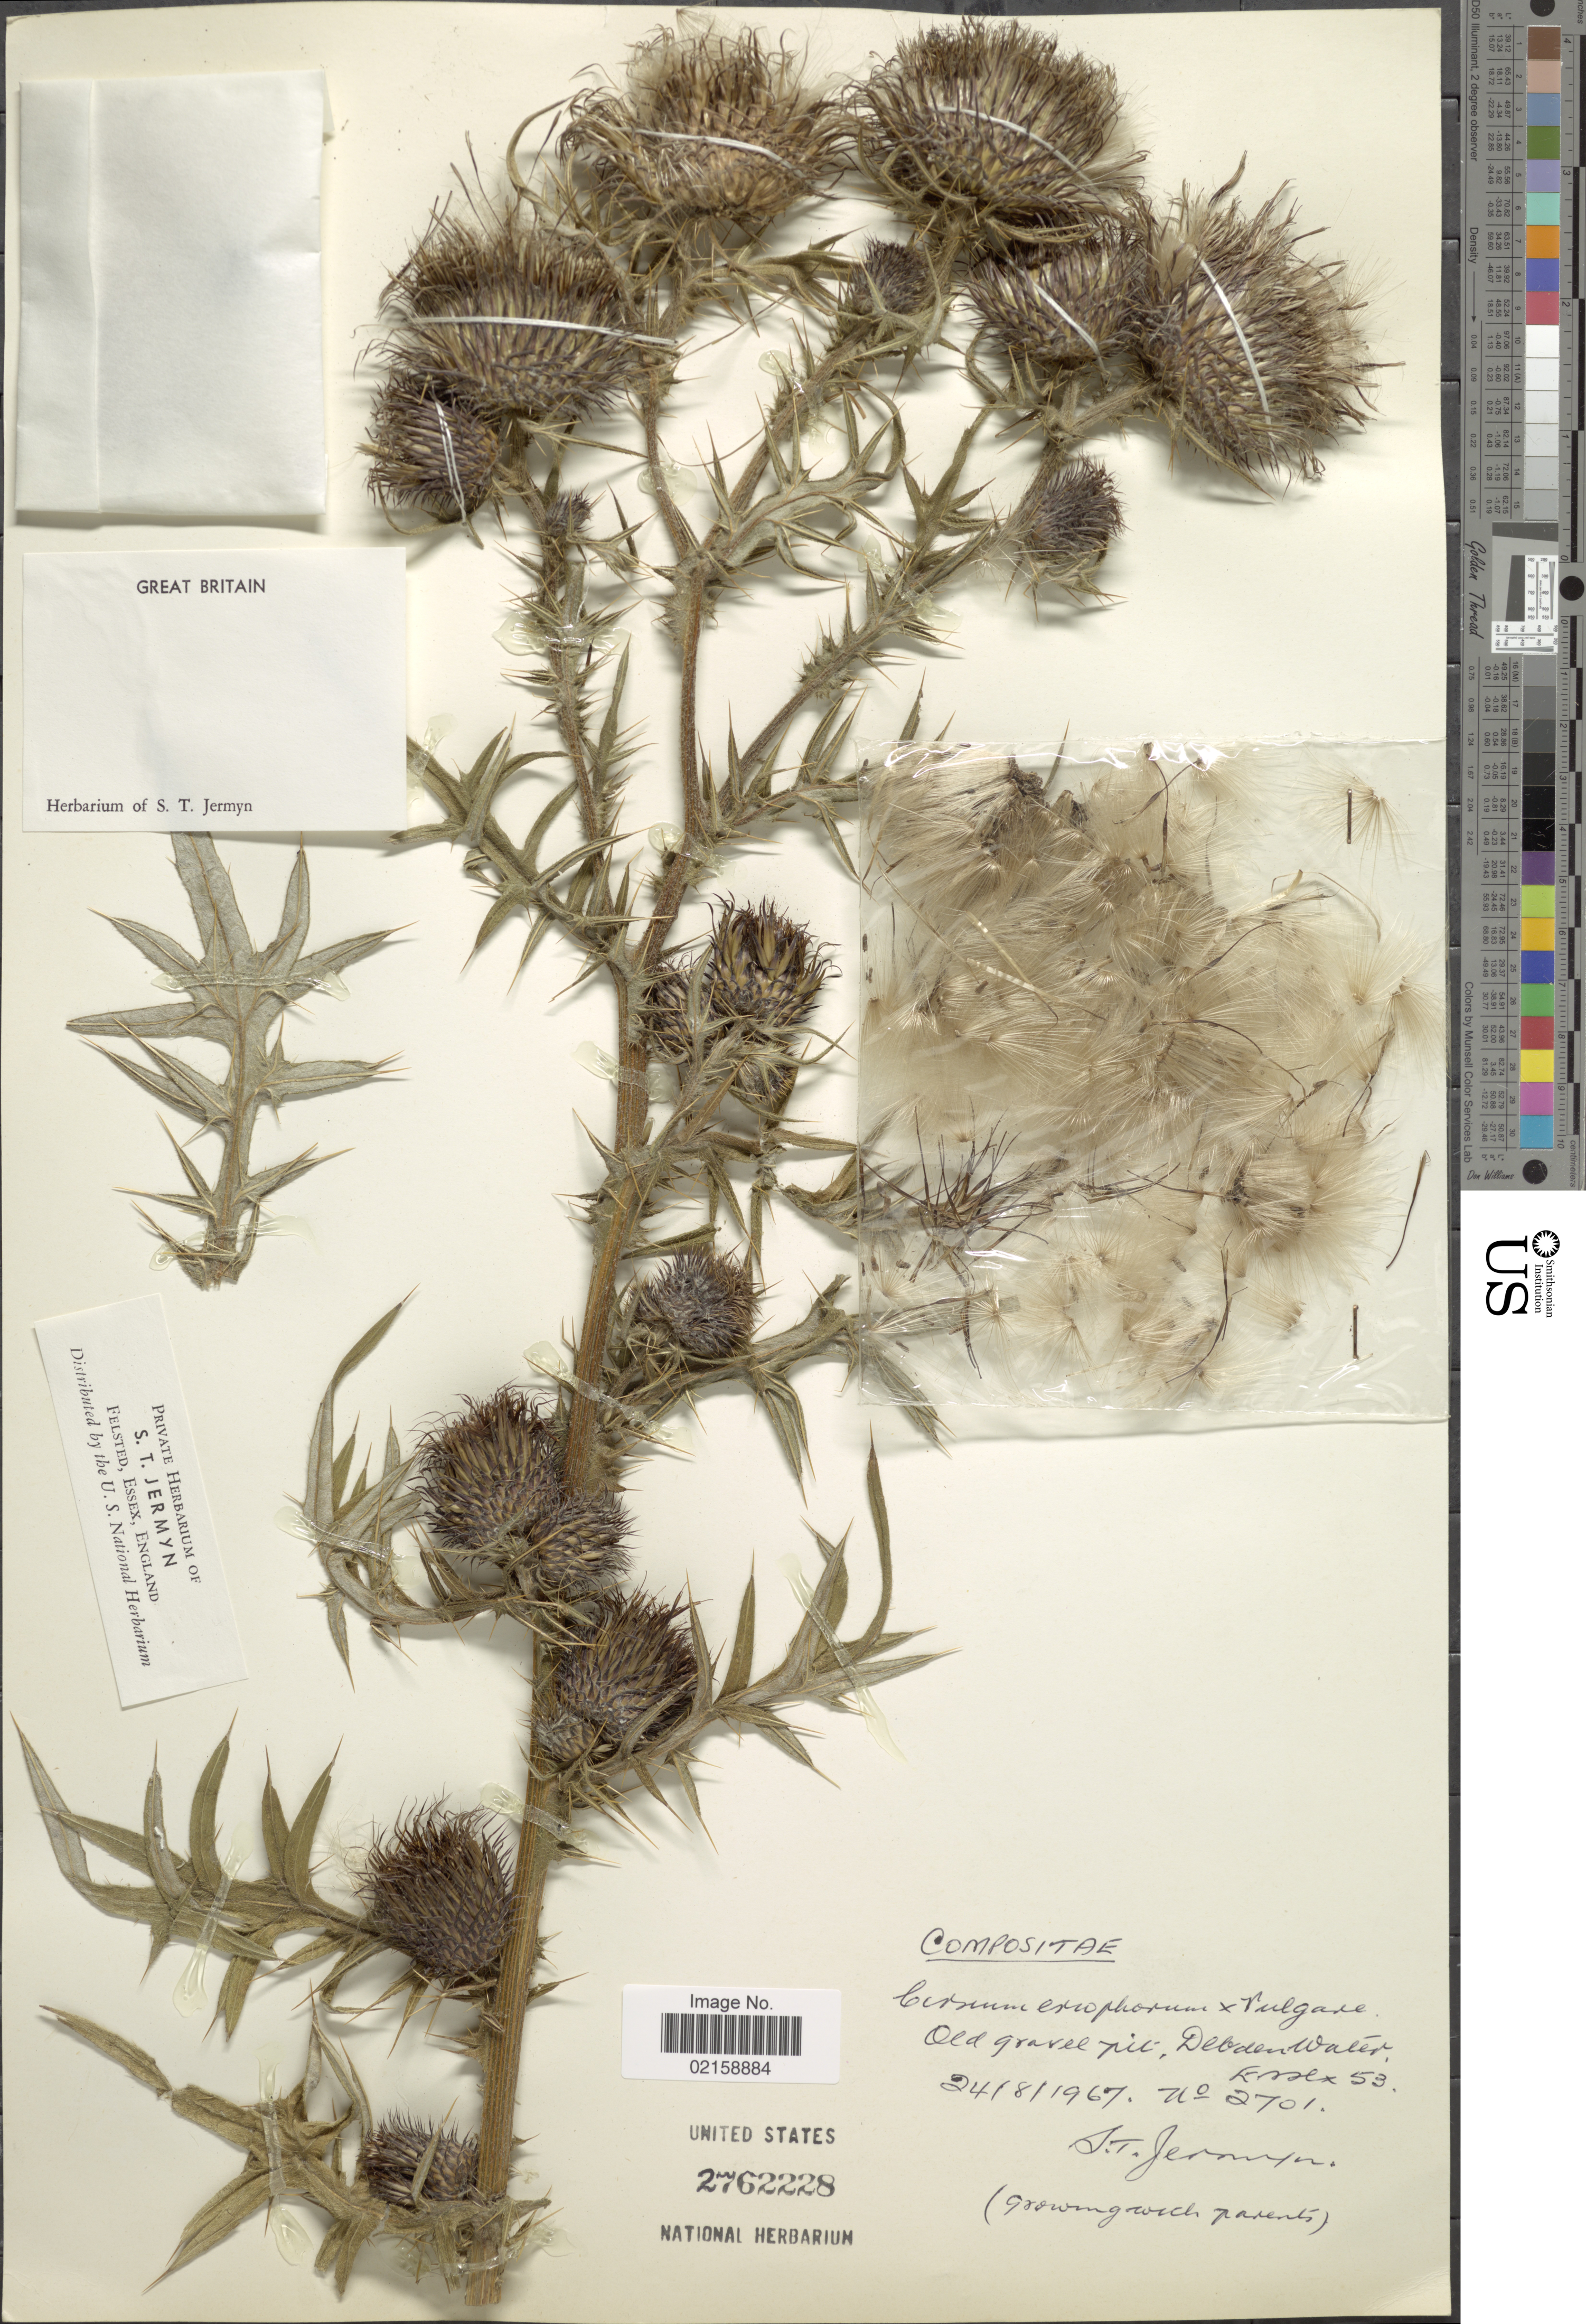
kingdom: Plantae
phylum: Tracheophyta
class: Magnoliopsida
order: Asterales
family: Asteraceae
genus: Cirsium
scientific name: Cirsium eriophorum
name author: (L.) Scop.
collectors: S. Jermyn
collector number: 2701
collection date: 1967-08-24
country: United Kingdom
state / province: England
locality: Old Gravel pit, Debden Water Essex 53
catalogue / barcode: US 2762228